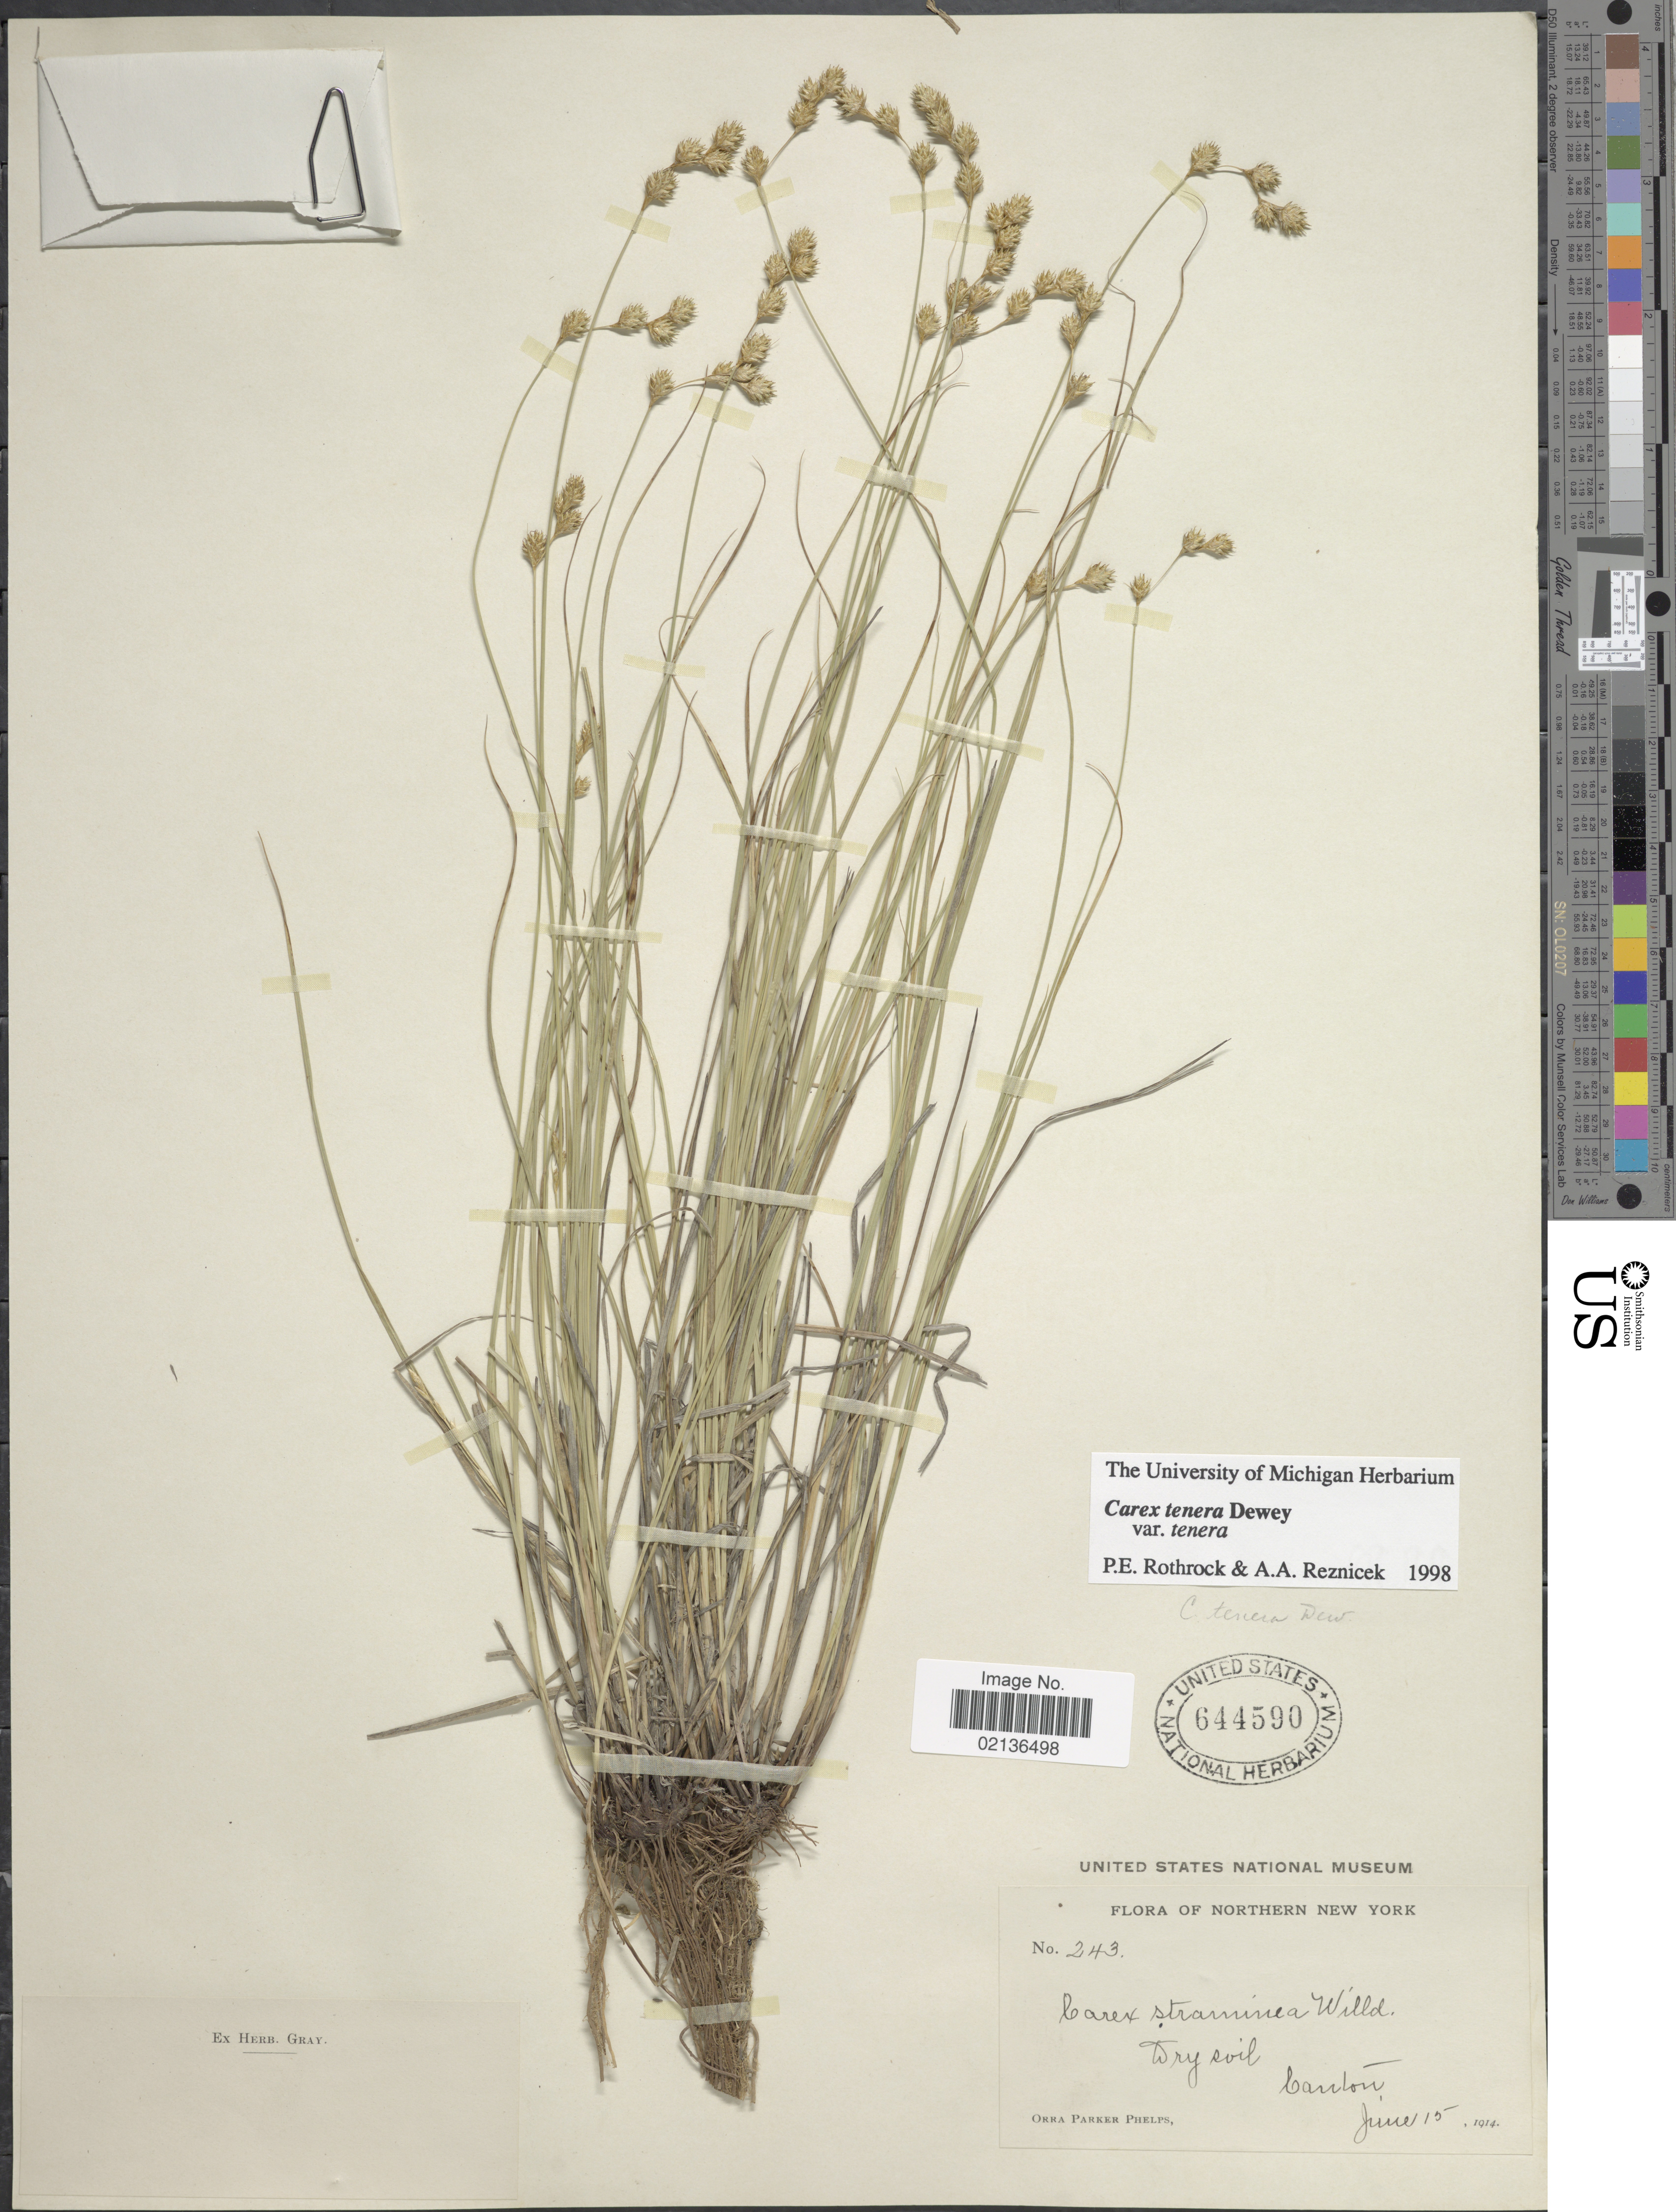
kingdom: Plantae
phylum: Tracheophyta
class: Liliopsida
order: Poales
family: Cyperaceae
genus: Carex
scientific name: Carex tenera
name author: Dewey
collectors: O. P. Phelps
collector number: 243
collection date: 1914-06-15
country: United States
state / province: New York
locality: Northern New York, Dry soil, Canton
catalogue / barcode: US 644590